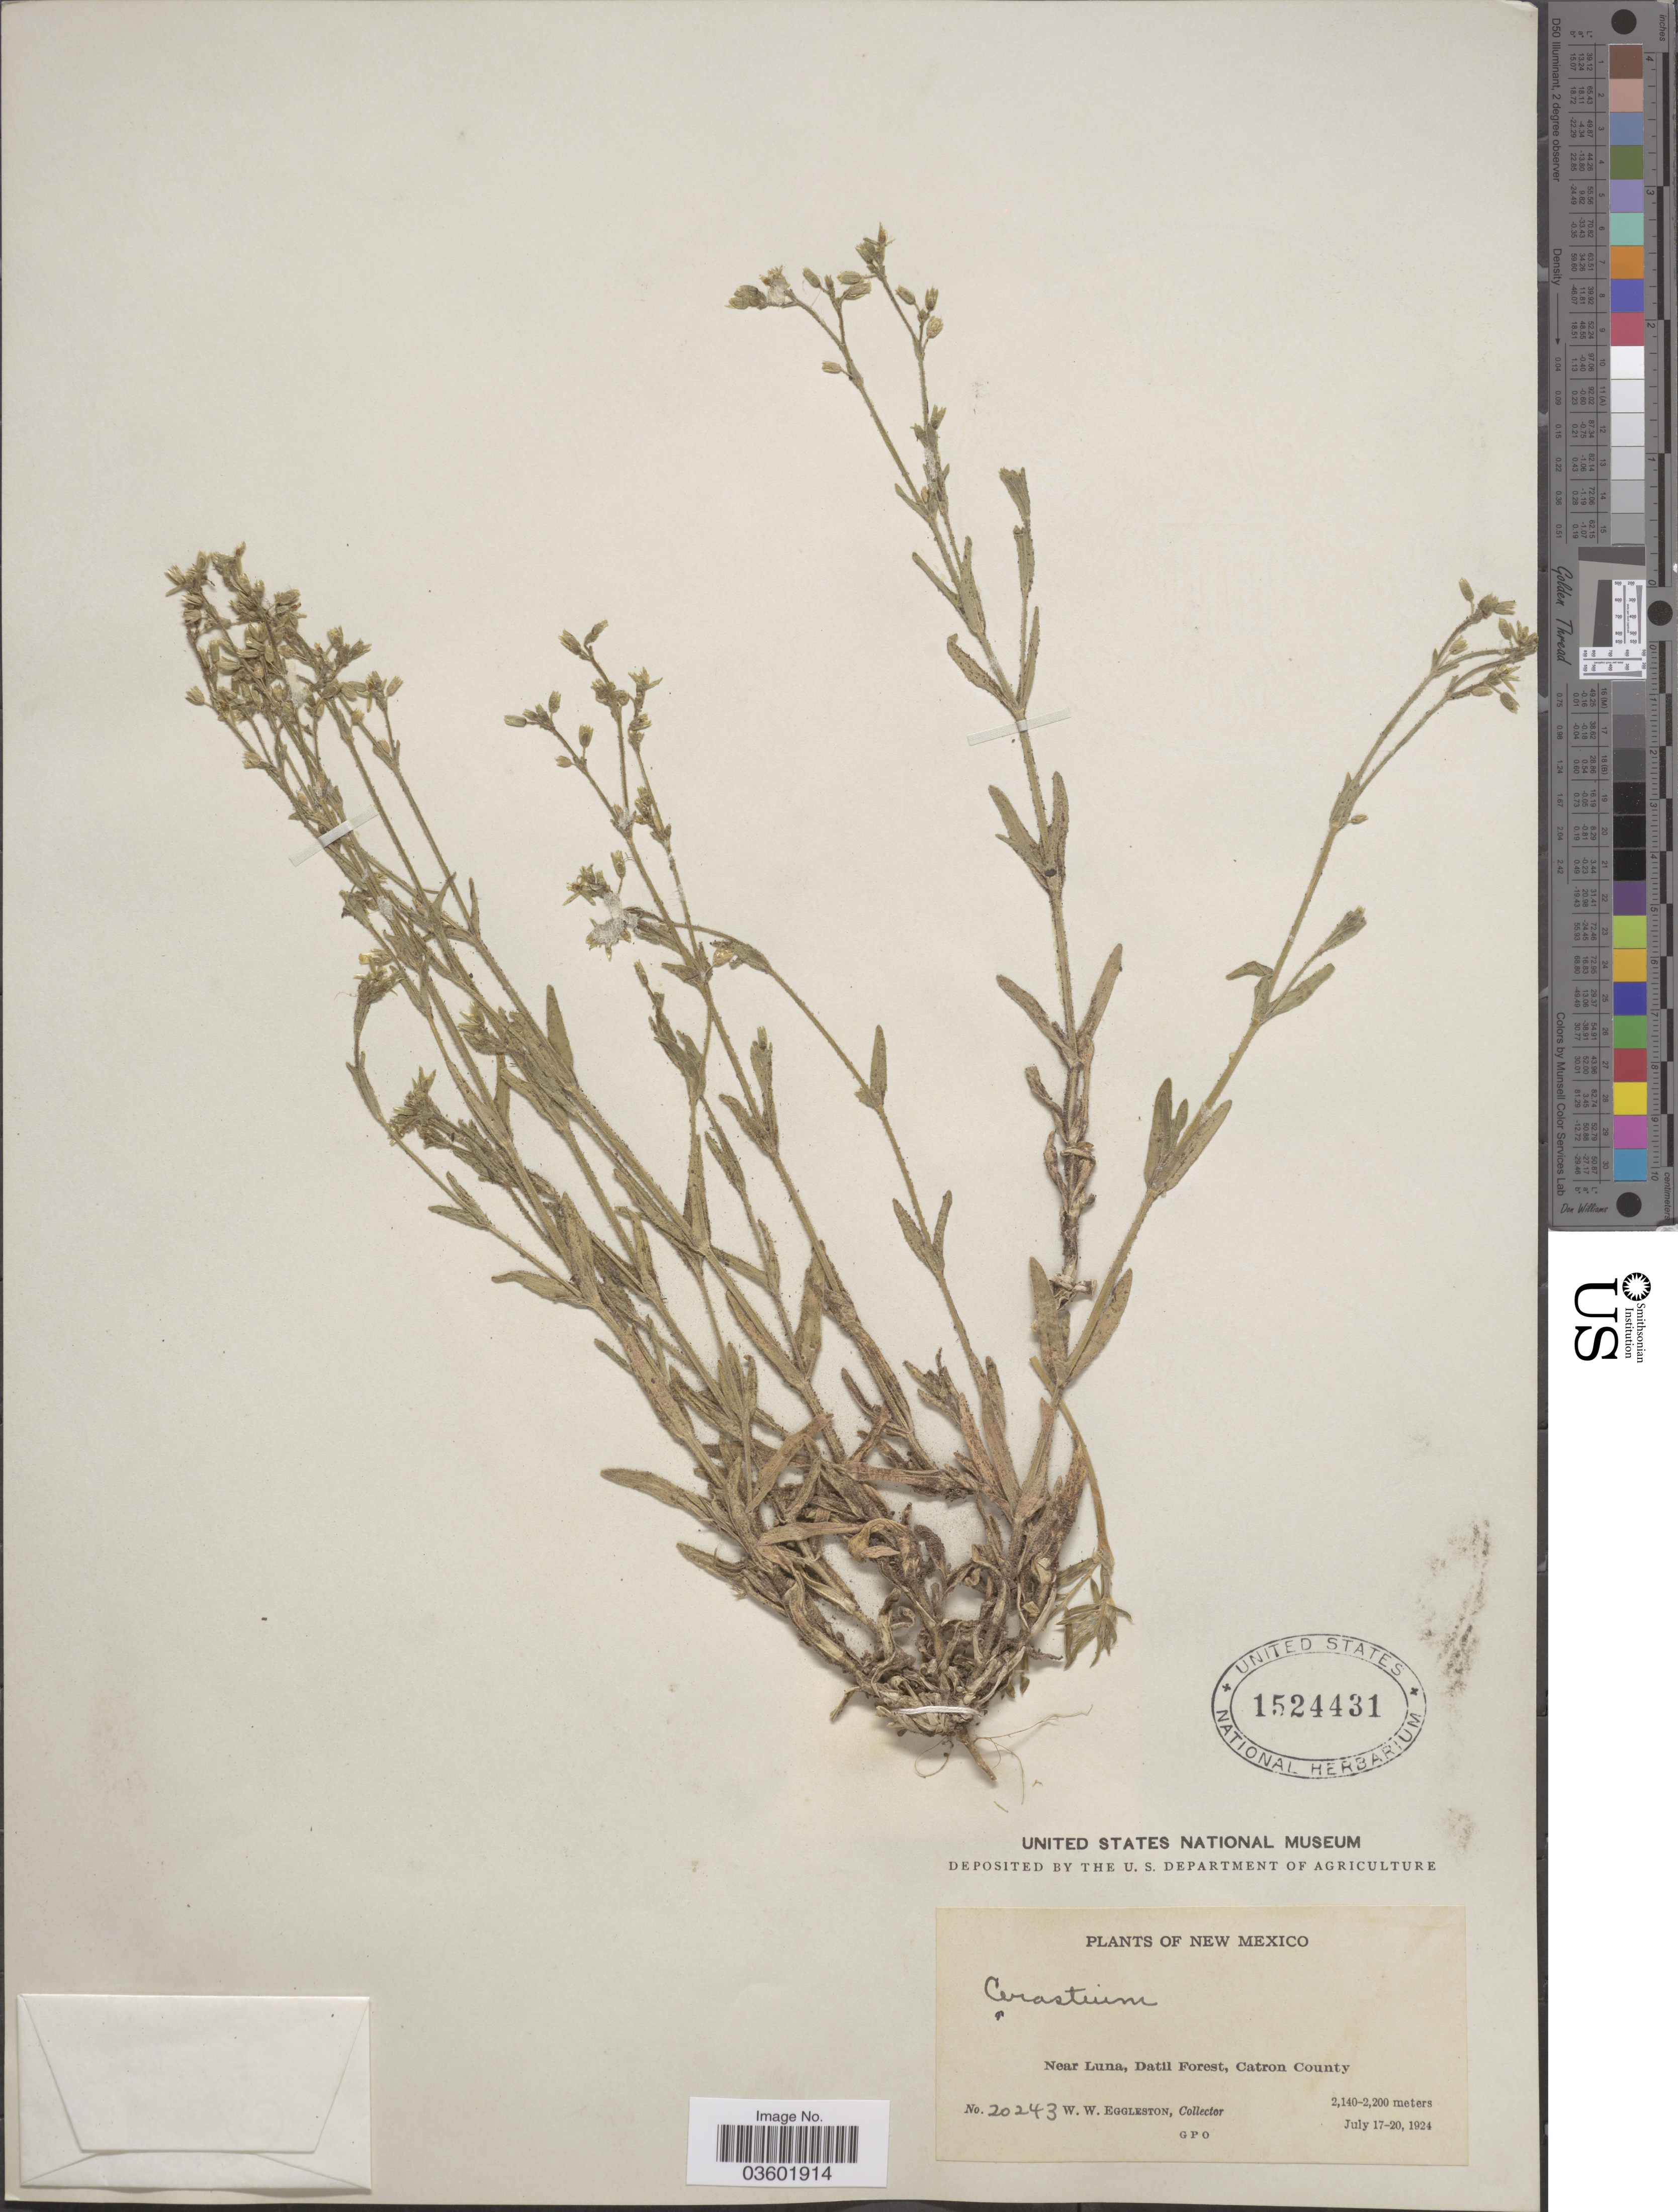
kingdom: Plantae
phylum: Tracheophyta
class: Magnoliopsida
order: Caryophyllales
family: Caryophyllaceae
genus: Cerastium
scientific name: Cerastium nutans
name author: Raf.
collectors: W. W. Eggleston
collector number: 20243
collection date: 1924-07-17/1924-07-20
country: United States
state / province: New Mexico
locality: Near Luna, Datil Forest, Catron County.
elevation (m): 2140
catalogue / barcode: US 1524431